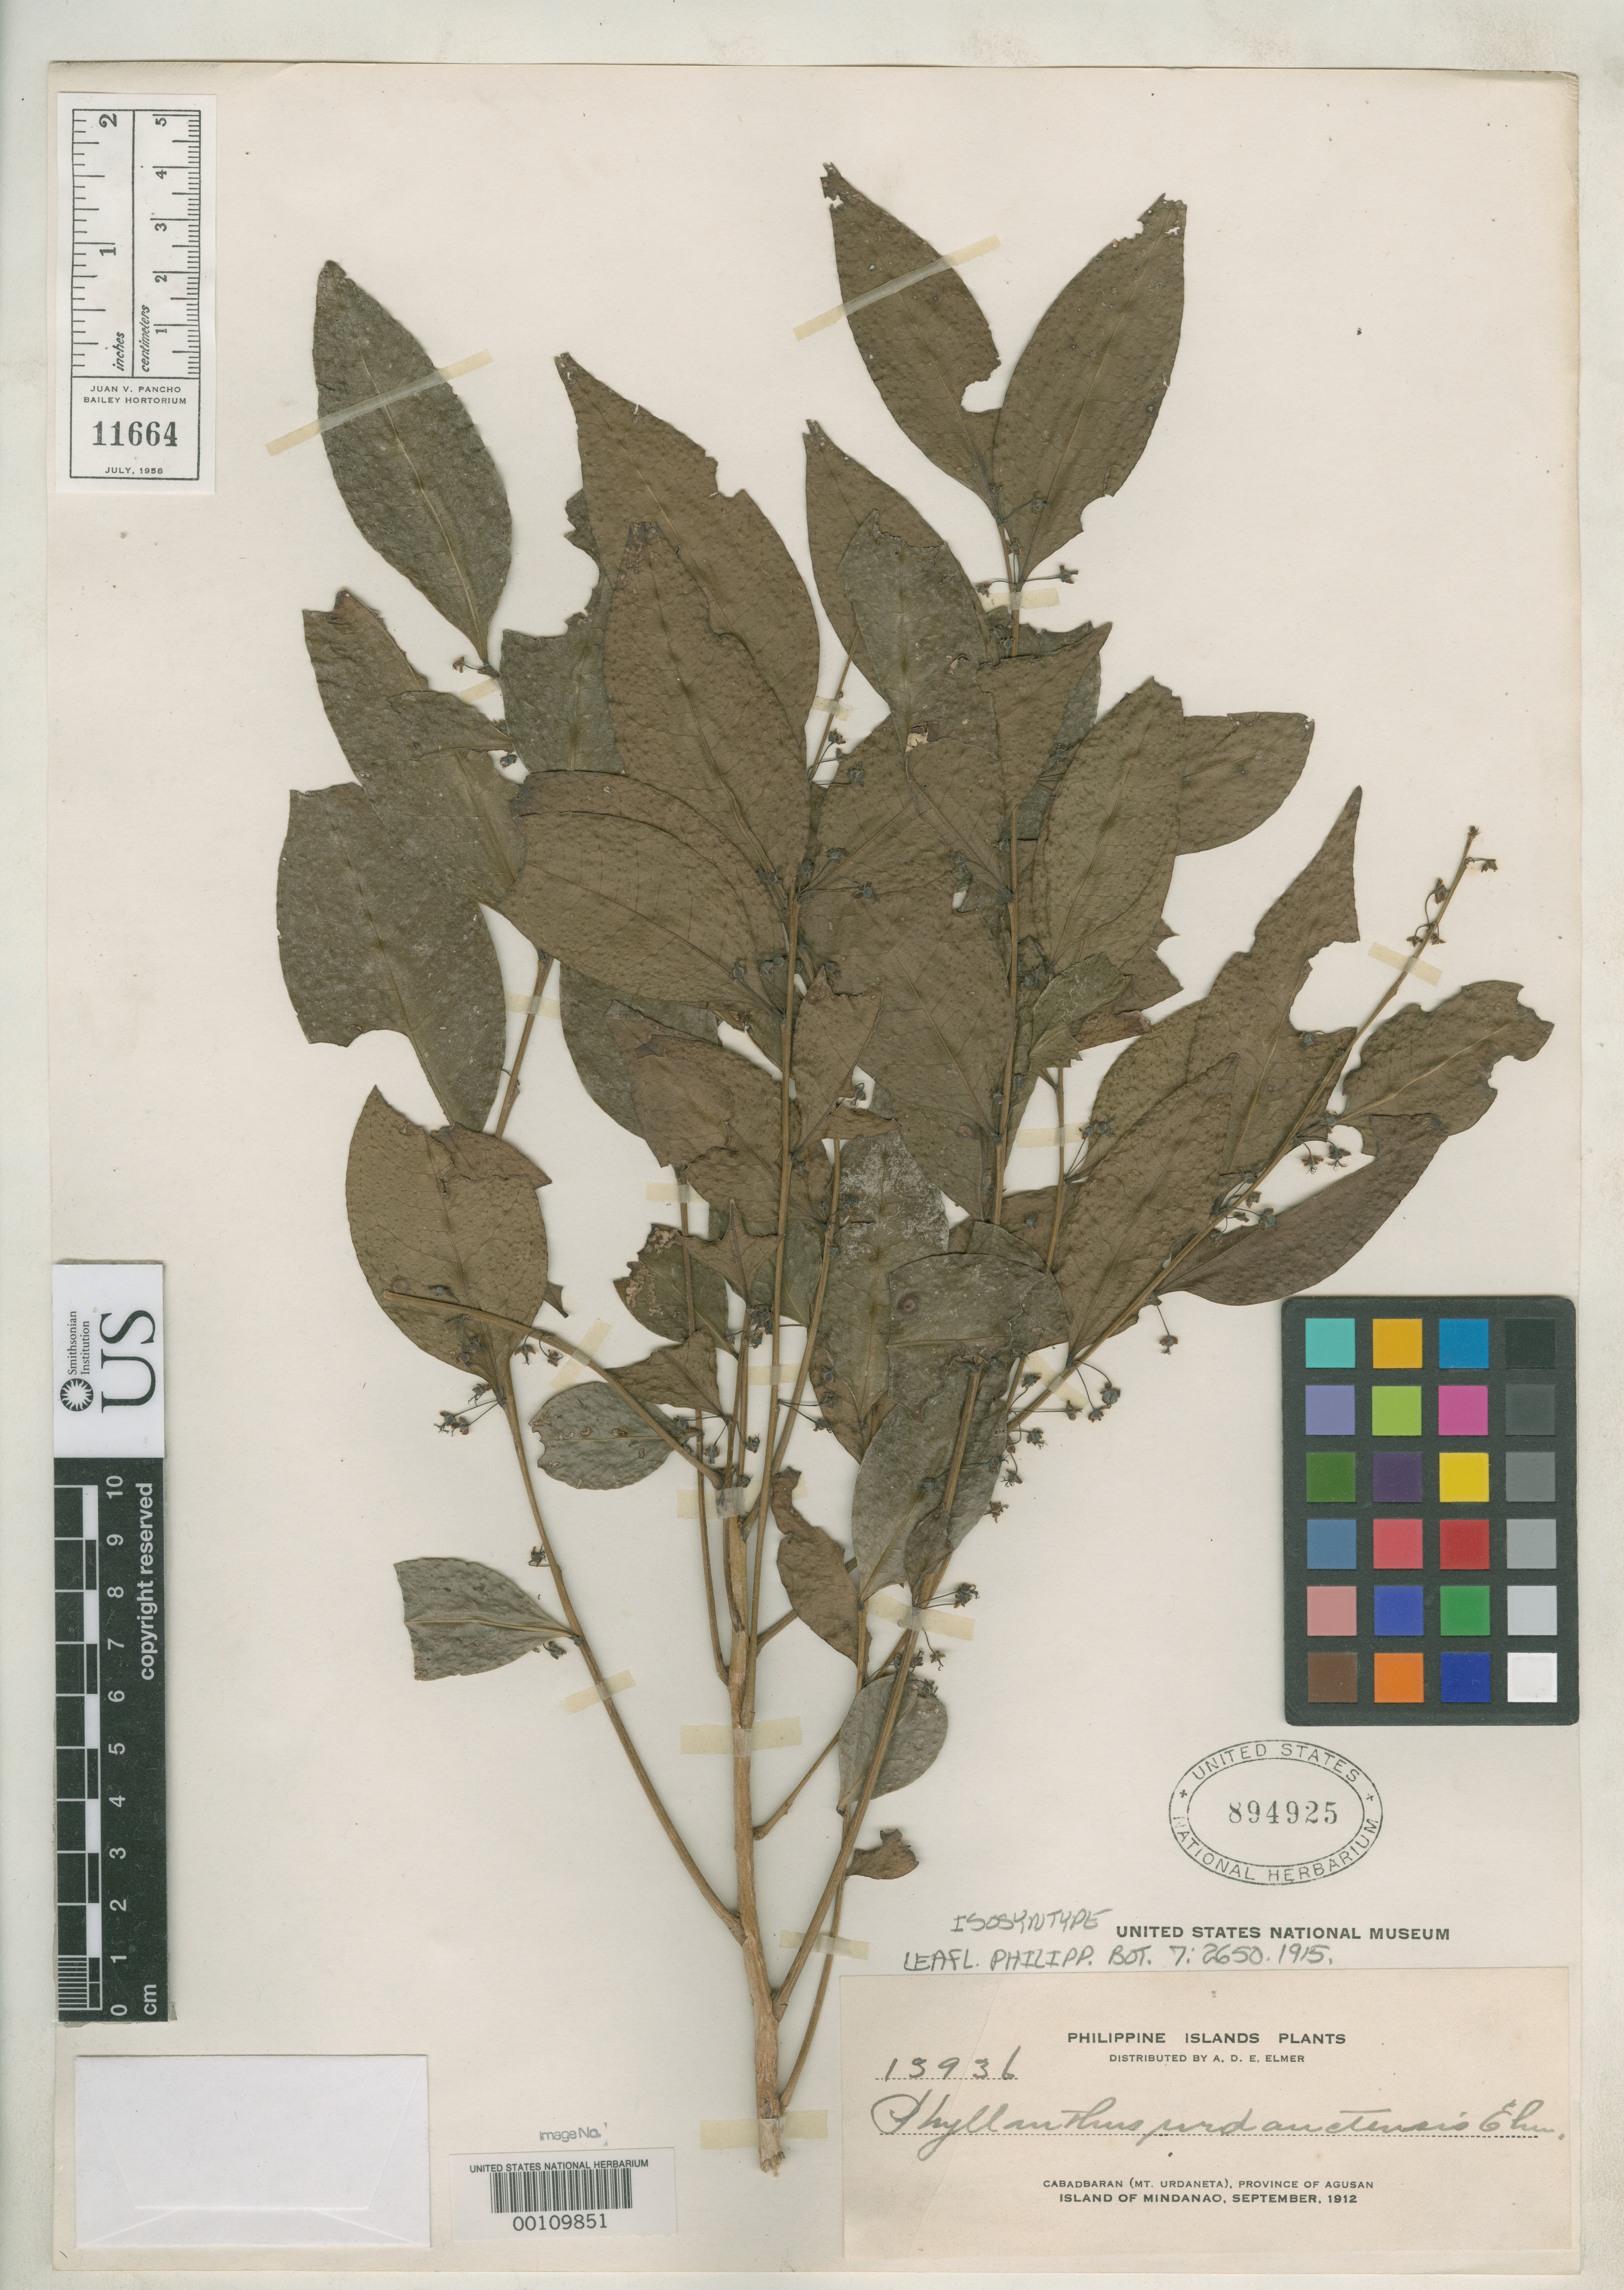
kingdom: Plantae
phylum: Tracheophyta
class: Magnoliopsida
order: Malpighiales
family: Phyllanthaceae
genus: Phyllanthus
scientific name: Phyllanthus urdanetensis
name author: Elmer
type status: Isosyntype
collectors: A. D. E. Elmer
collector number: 13936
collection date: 1912-07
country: Philippines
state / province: Caraga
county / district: Agusan del Norte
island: Mindanao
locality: Cabadbaran (Mt. Urdaneta), province of Agusan, Island of Mindanao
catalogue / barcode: US 894925